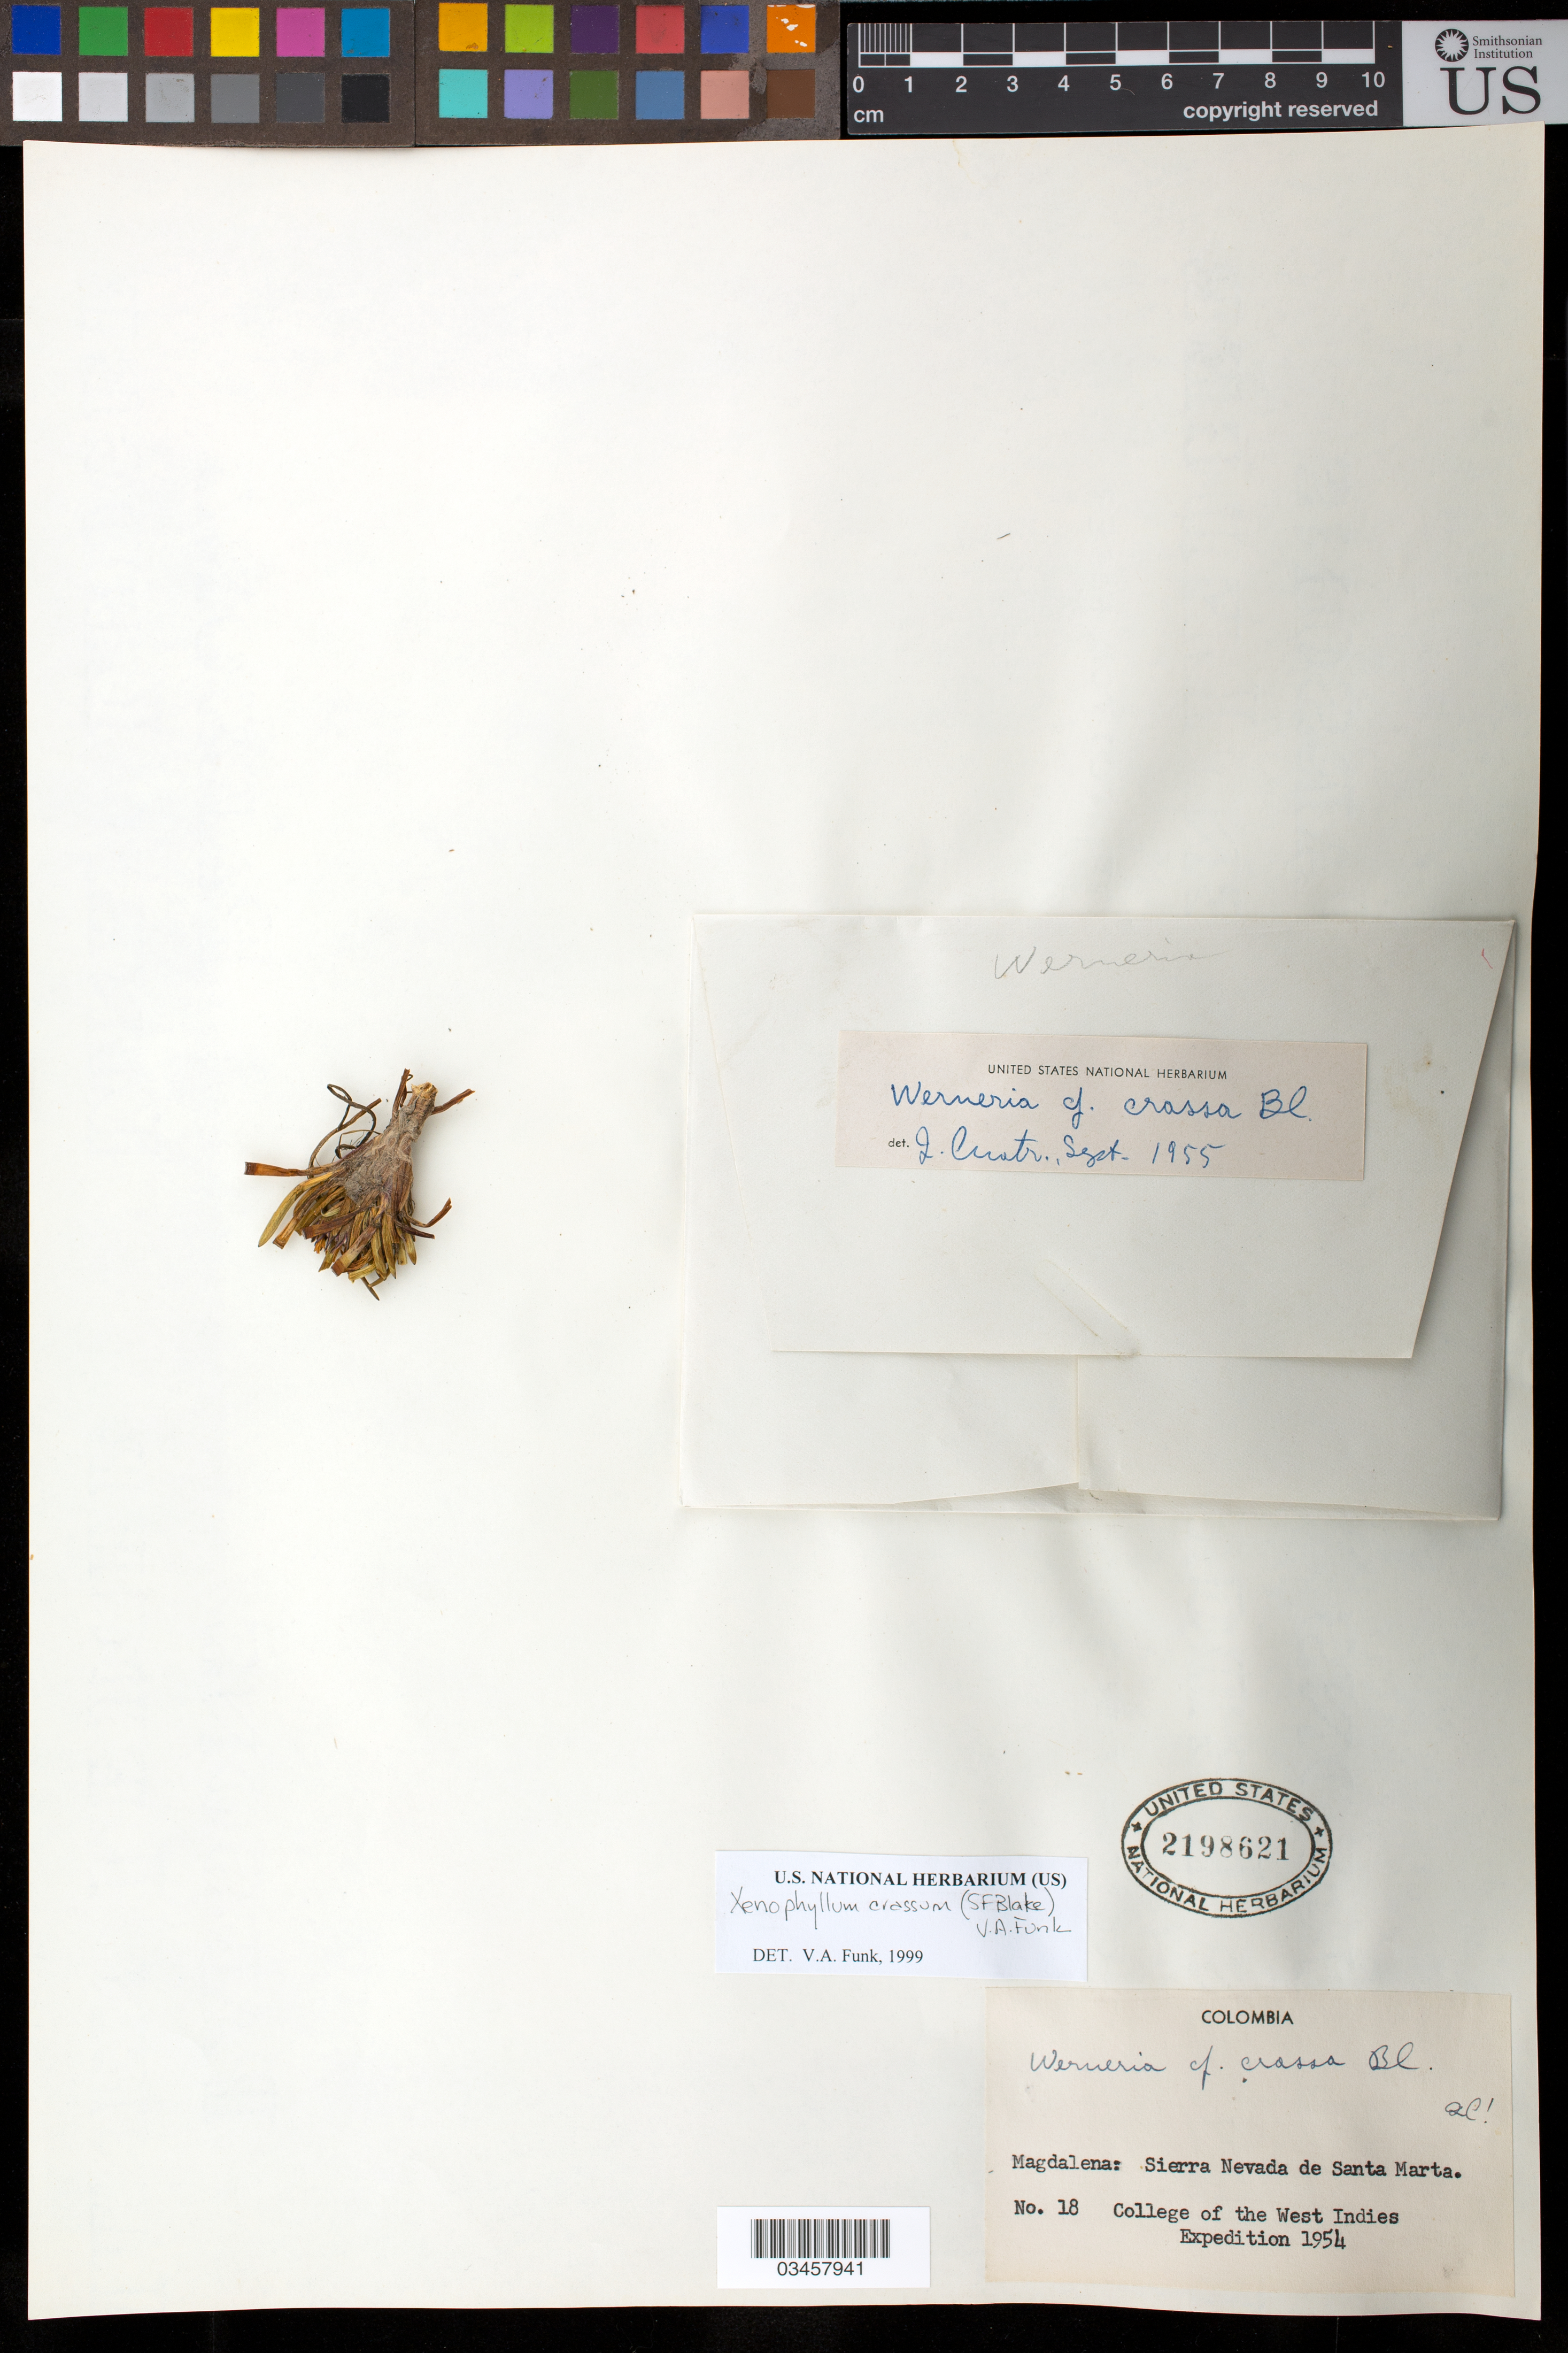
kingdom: Plantae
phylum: Tracheophyta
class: Magnoliopsida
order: Asterales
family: Asteraceae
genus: Xenophyllum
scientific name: Xenophyllum crassum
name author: (S.F. Blake) V.A. Funk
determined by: Funk, Vicki A., (BOT), Smithsonian Institution - National Museum of Natural History (UNITED STATES)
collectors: College of the West Indies Expedition 1954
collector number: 18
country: Colombia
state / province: Magdalena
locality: Magdalena: Sierra Nevada de Santa Marta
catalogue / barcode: US 2198621